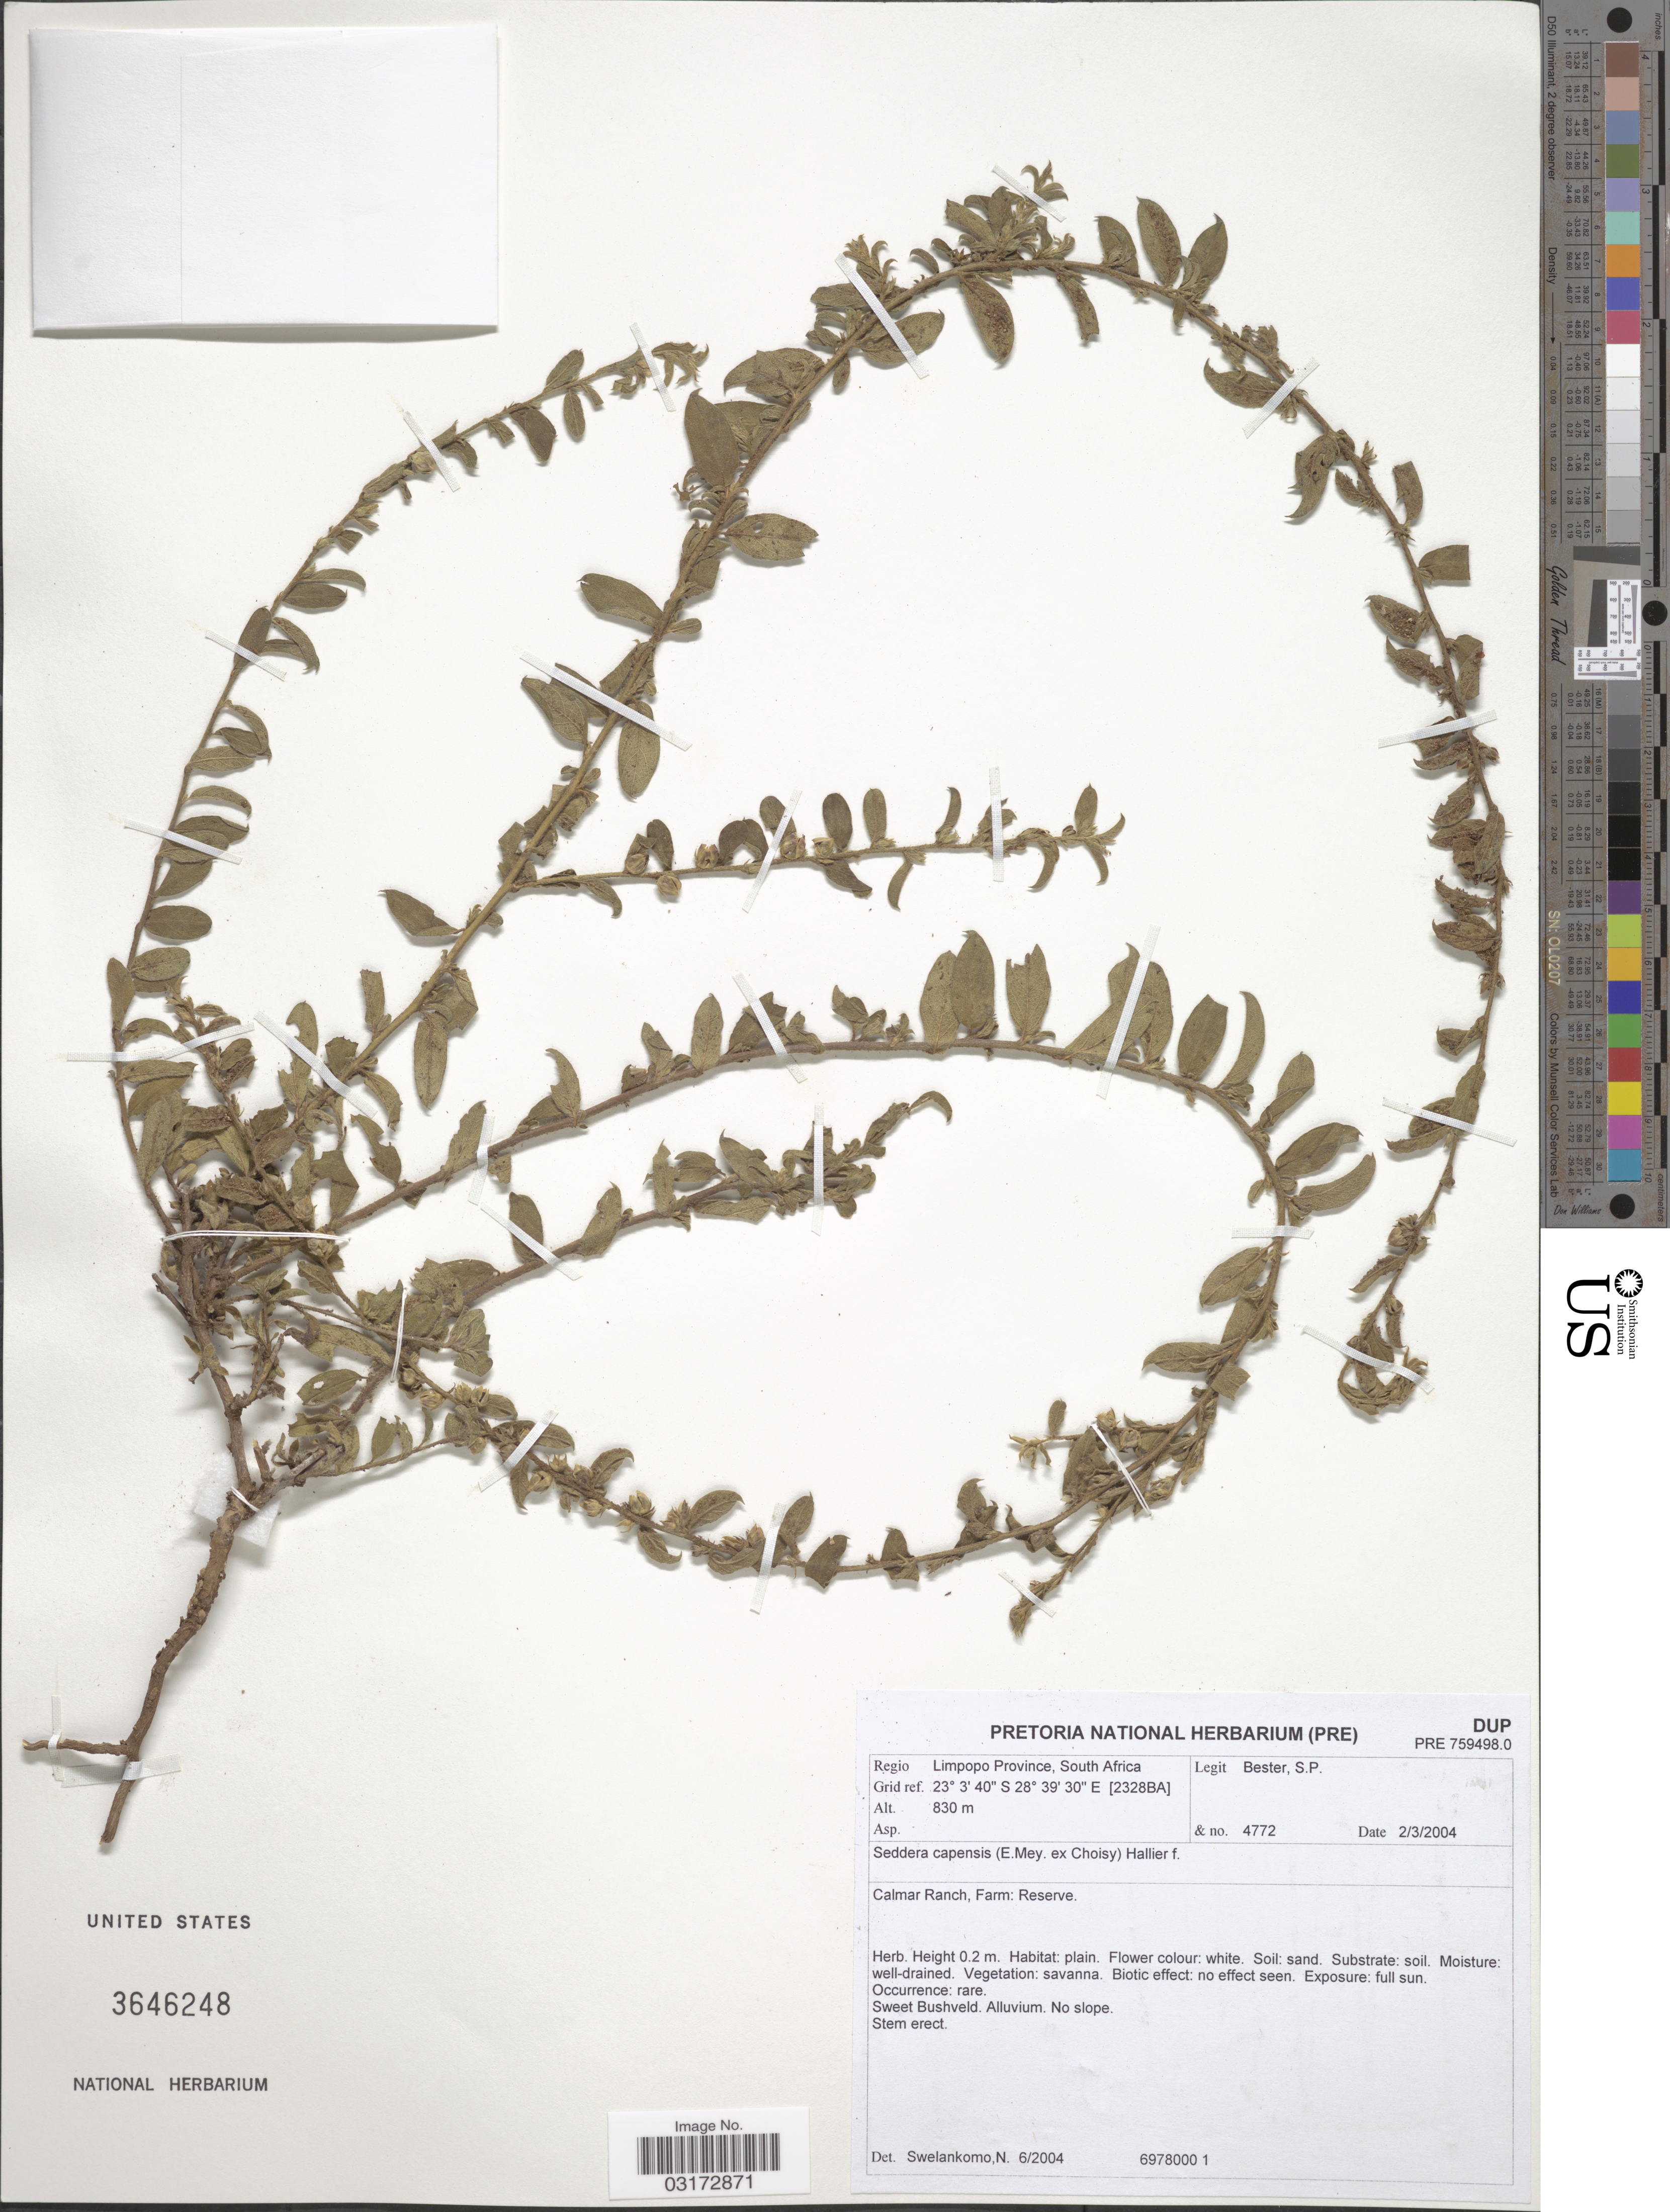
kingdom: Plantae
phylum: Tracheophyta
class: Magnoliopsida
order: Solanales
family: Convolvulaceae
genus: Seddera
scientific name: Seddera capensis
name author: Hallier f.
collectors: S. Bester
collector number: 4772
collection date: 2004-03-02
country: South Africa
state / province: Limpopo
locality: Regio Limpopo Province, South Africa, Grid ref. [2328BA], Calmar Ranch, Farm: Reserve.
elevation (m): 830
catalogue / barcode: US 3646248